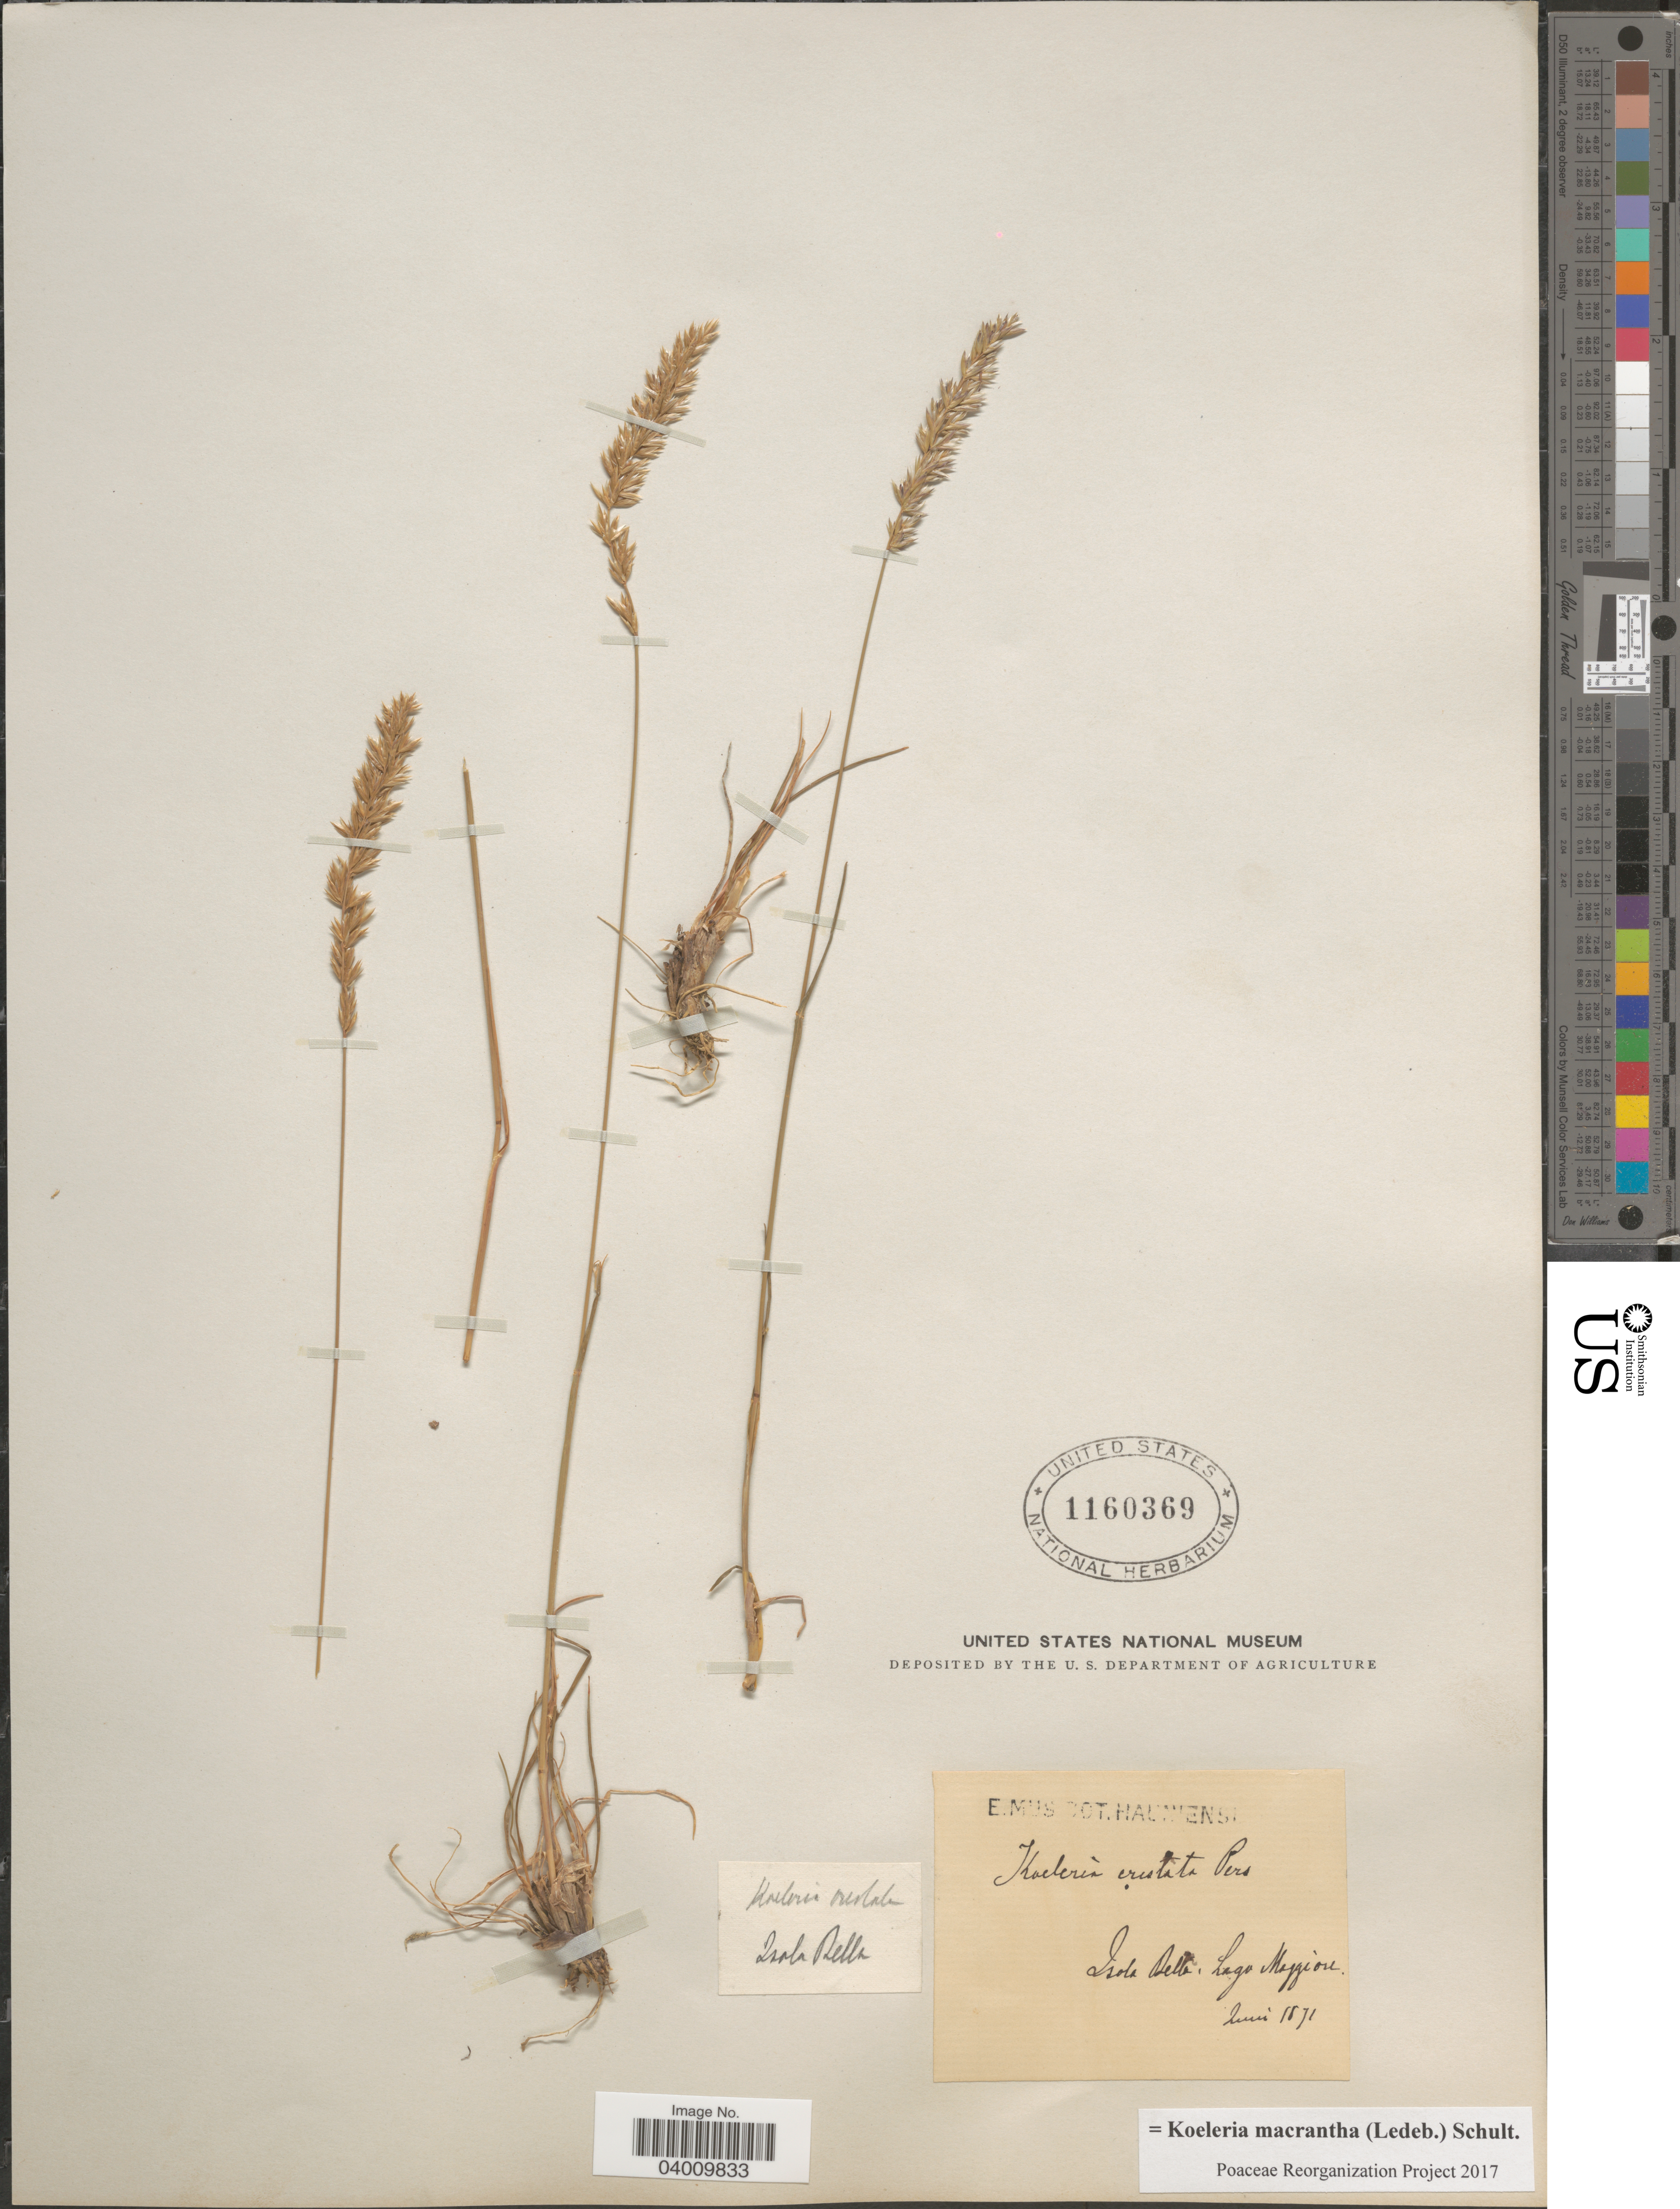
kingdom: Plantae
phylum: Tracheophyta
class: Liliopsida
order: Poales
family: Poaceae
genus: Koeleria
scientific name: Koeleria macrantha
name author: (Ledeb.) Schult.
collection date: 1871-06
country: Italy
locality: Isola Bella, Lago Maggiore.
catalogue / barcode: US 1160369